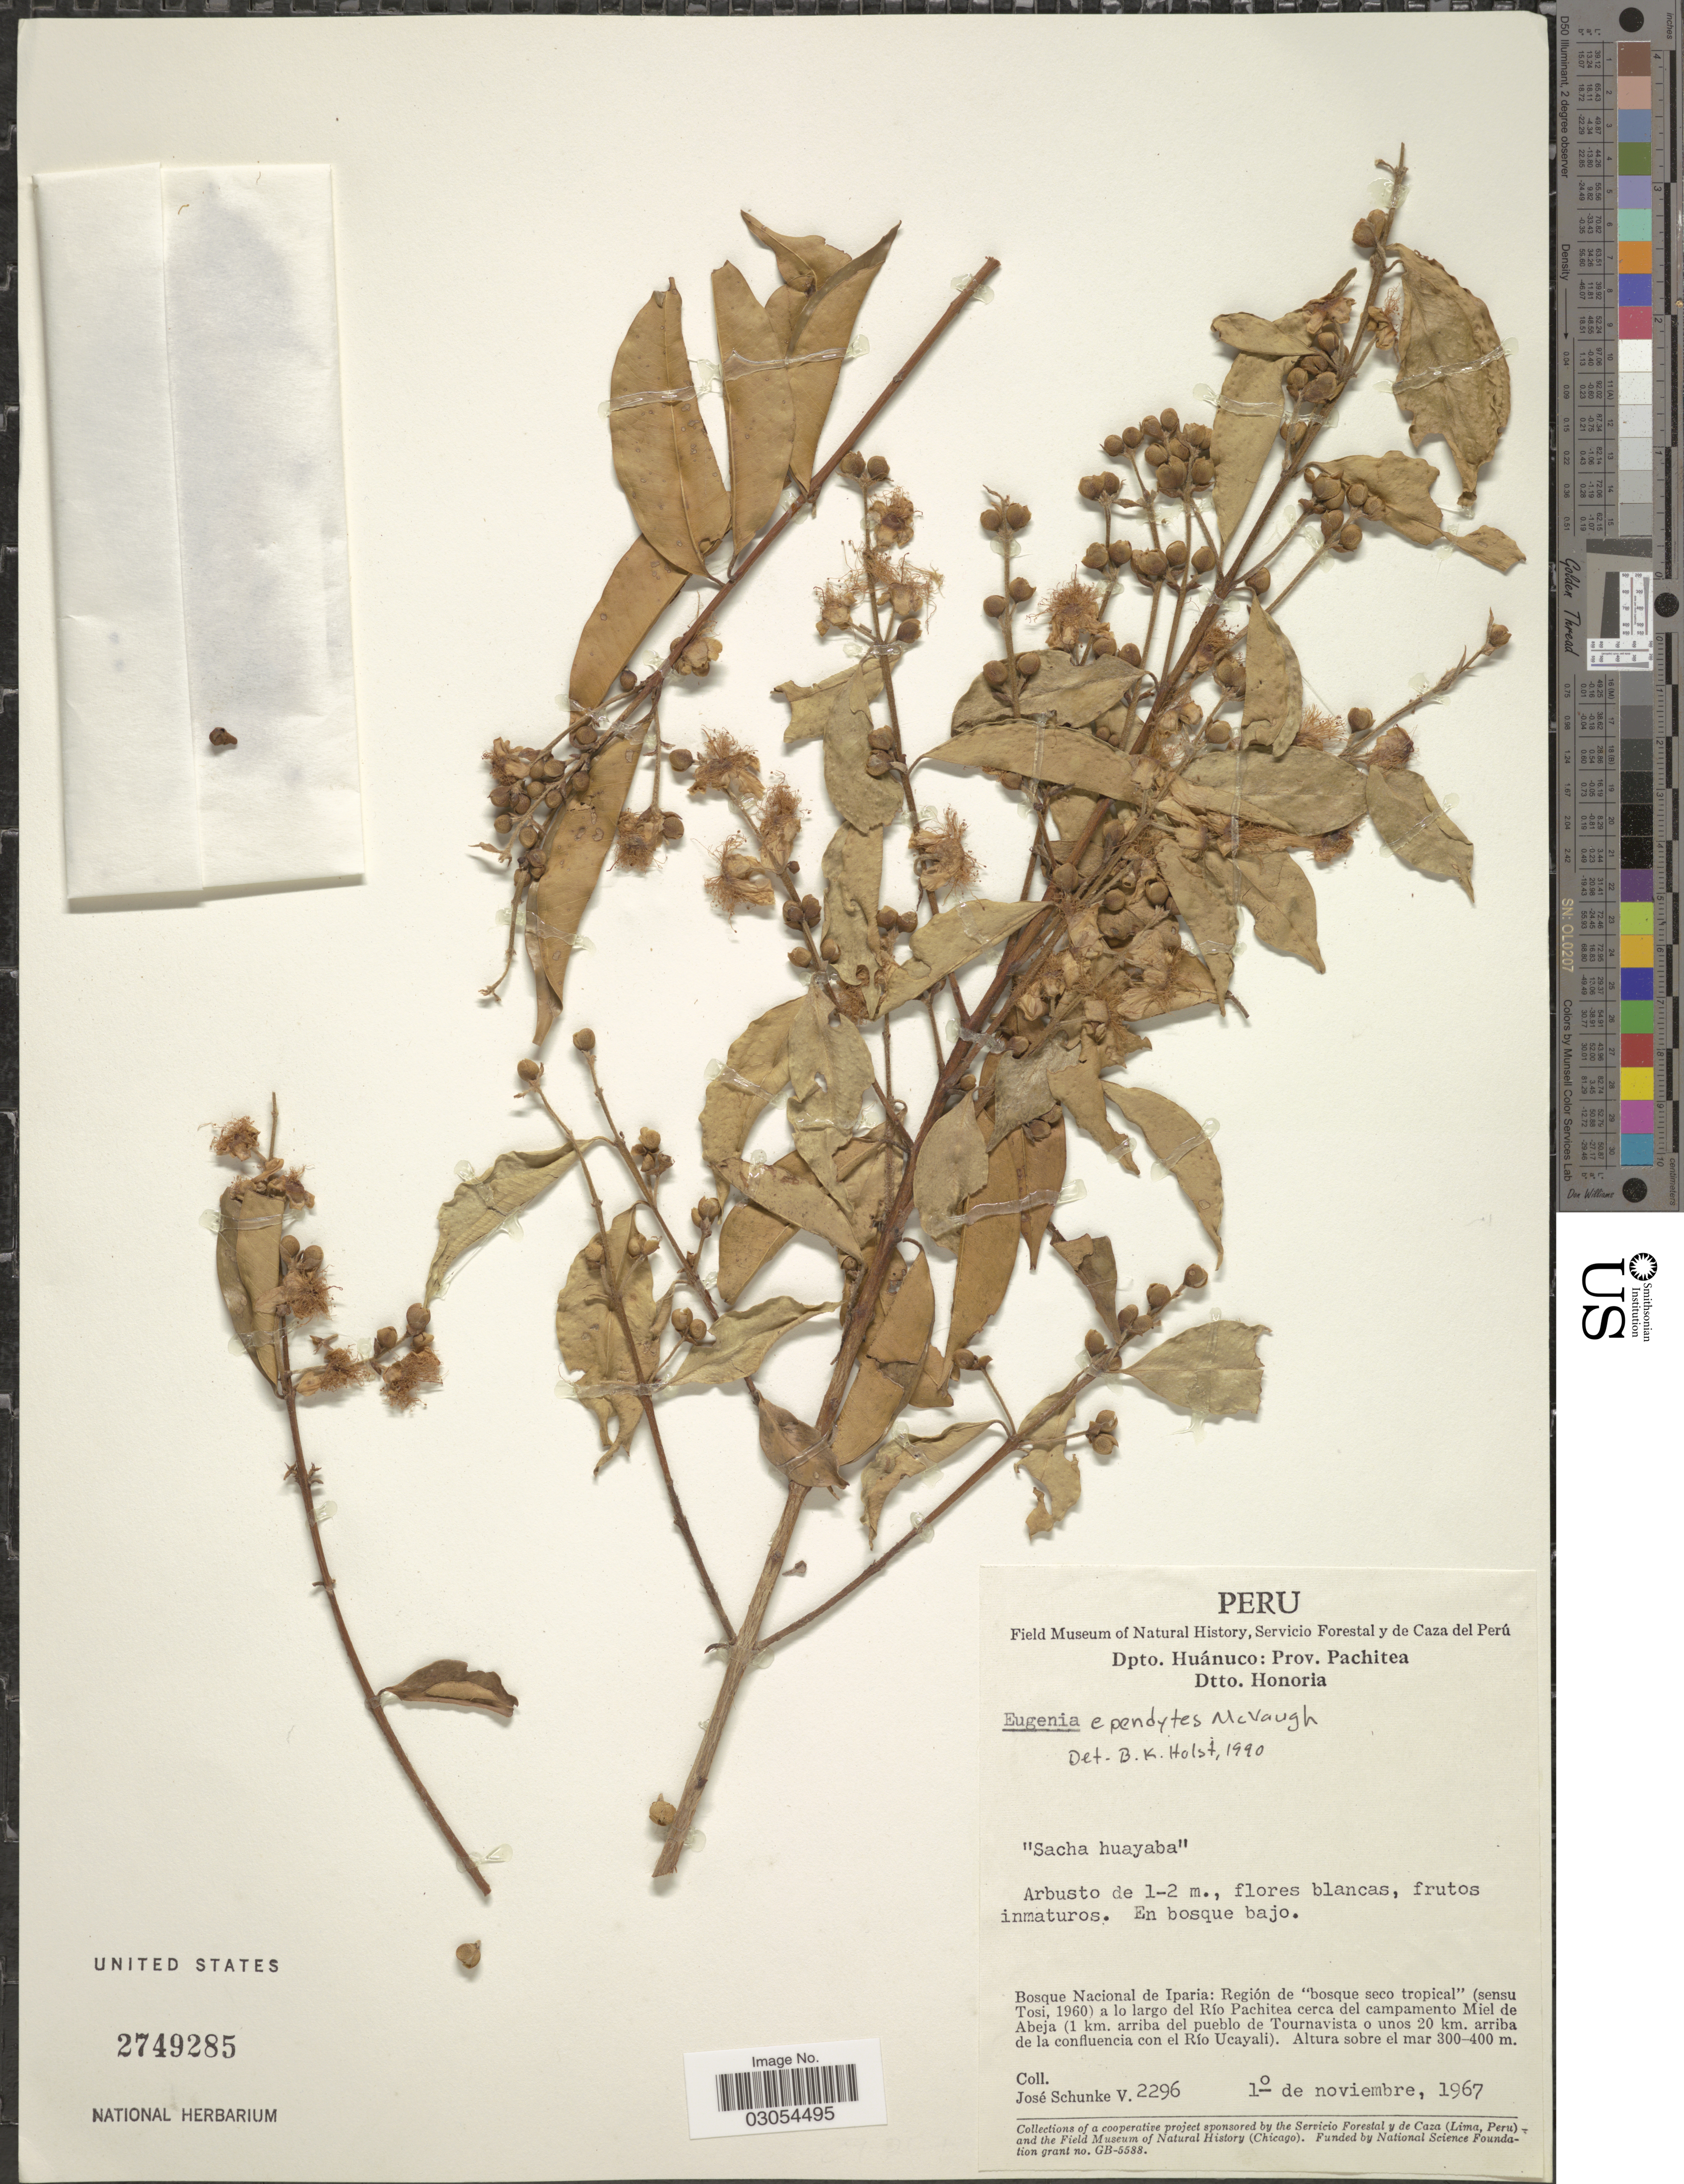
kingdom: Plantae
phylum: Tracheophyta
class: Magnoliopsida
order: Myrtales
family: Myrtaceae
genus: Eugenia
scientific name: Eugenia ependytes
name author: McVaugh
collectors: J. Schunke Vigo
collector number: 2296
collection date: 1967-11-01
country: Peru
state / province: Huánuco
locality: Dpto. Huánuco: Prov. Pachitea. Dtto. Honoria. Bosque Nacional de Iparia: Región de "bosque seco tropical" (sensu Tosi, 1960) a lo largo del Río Pachitea cerca del campamento Miel de Abeja (1km. arriba del pueblo de Tournavista o unos 20 km. arriba de la confluencia con el Río Ucayali).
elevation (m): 300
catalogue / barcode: US 2749285